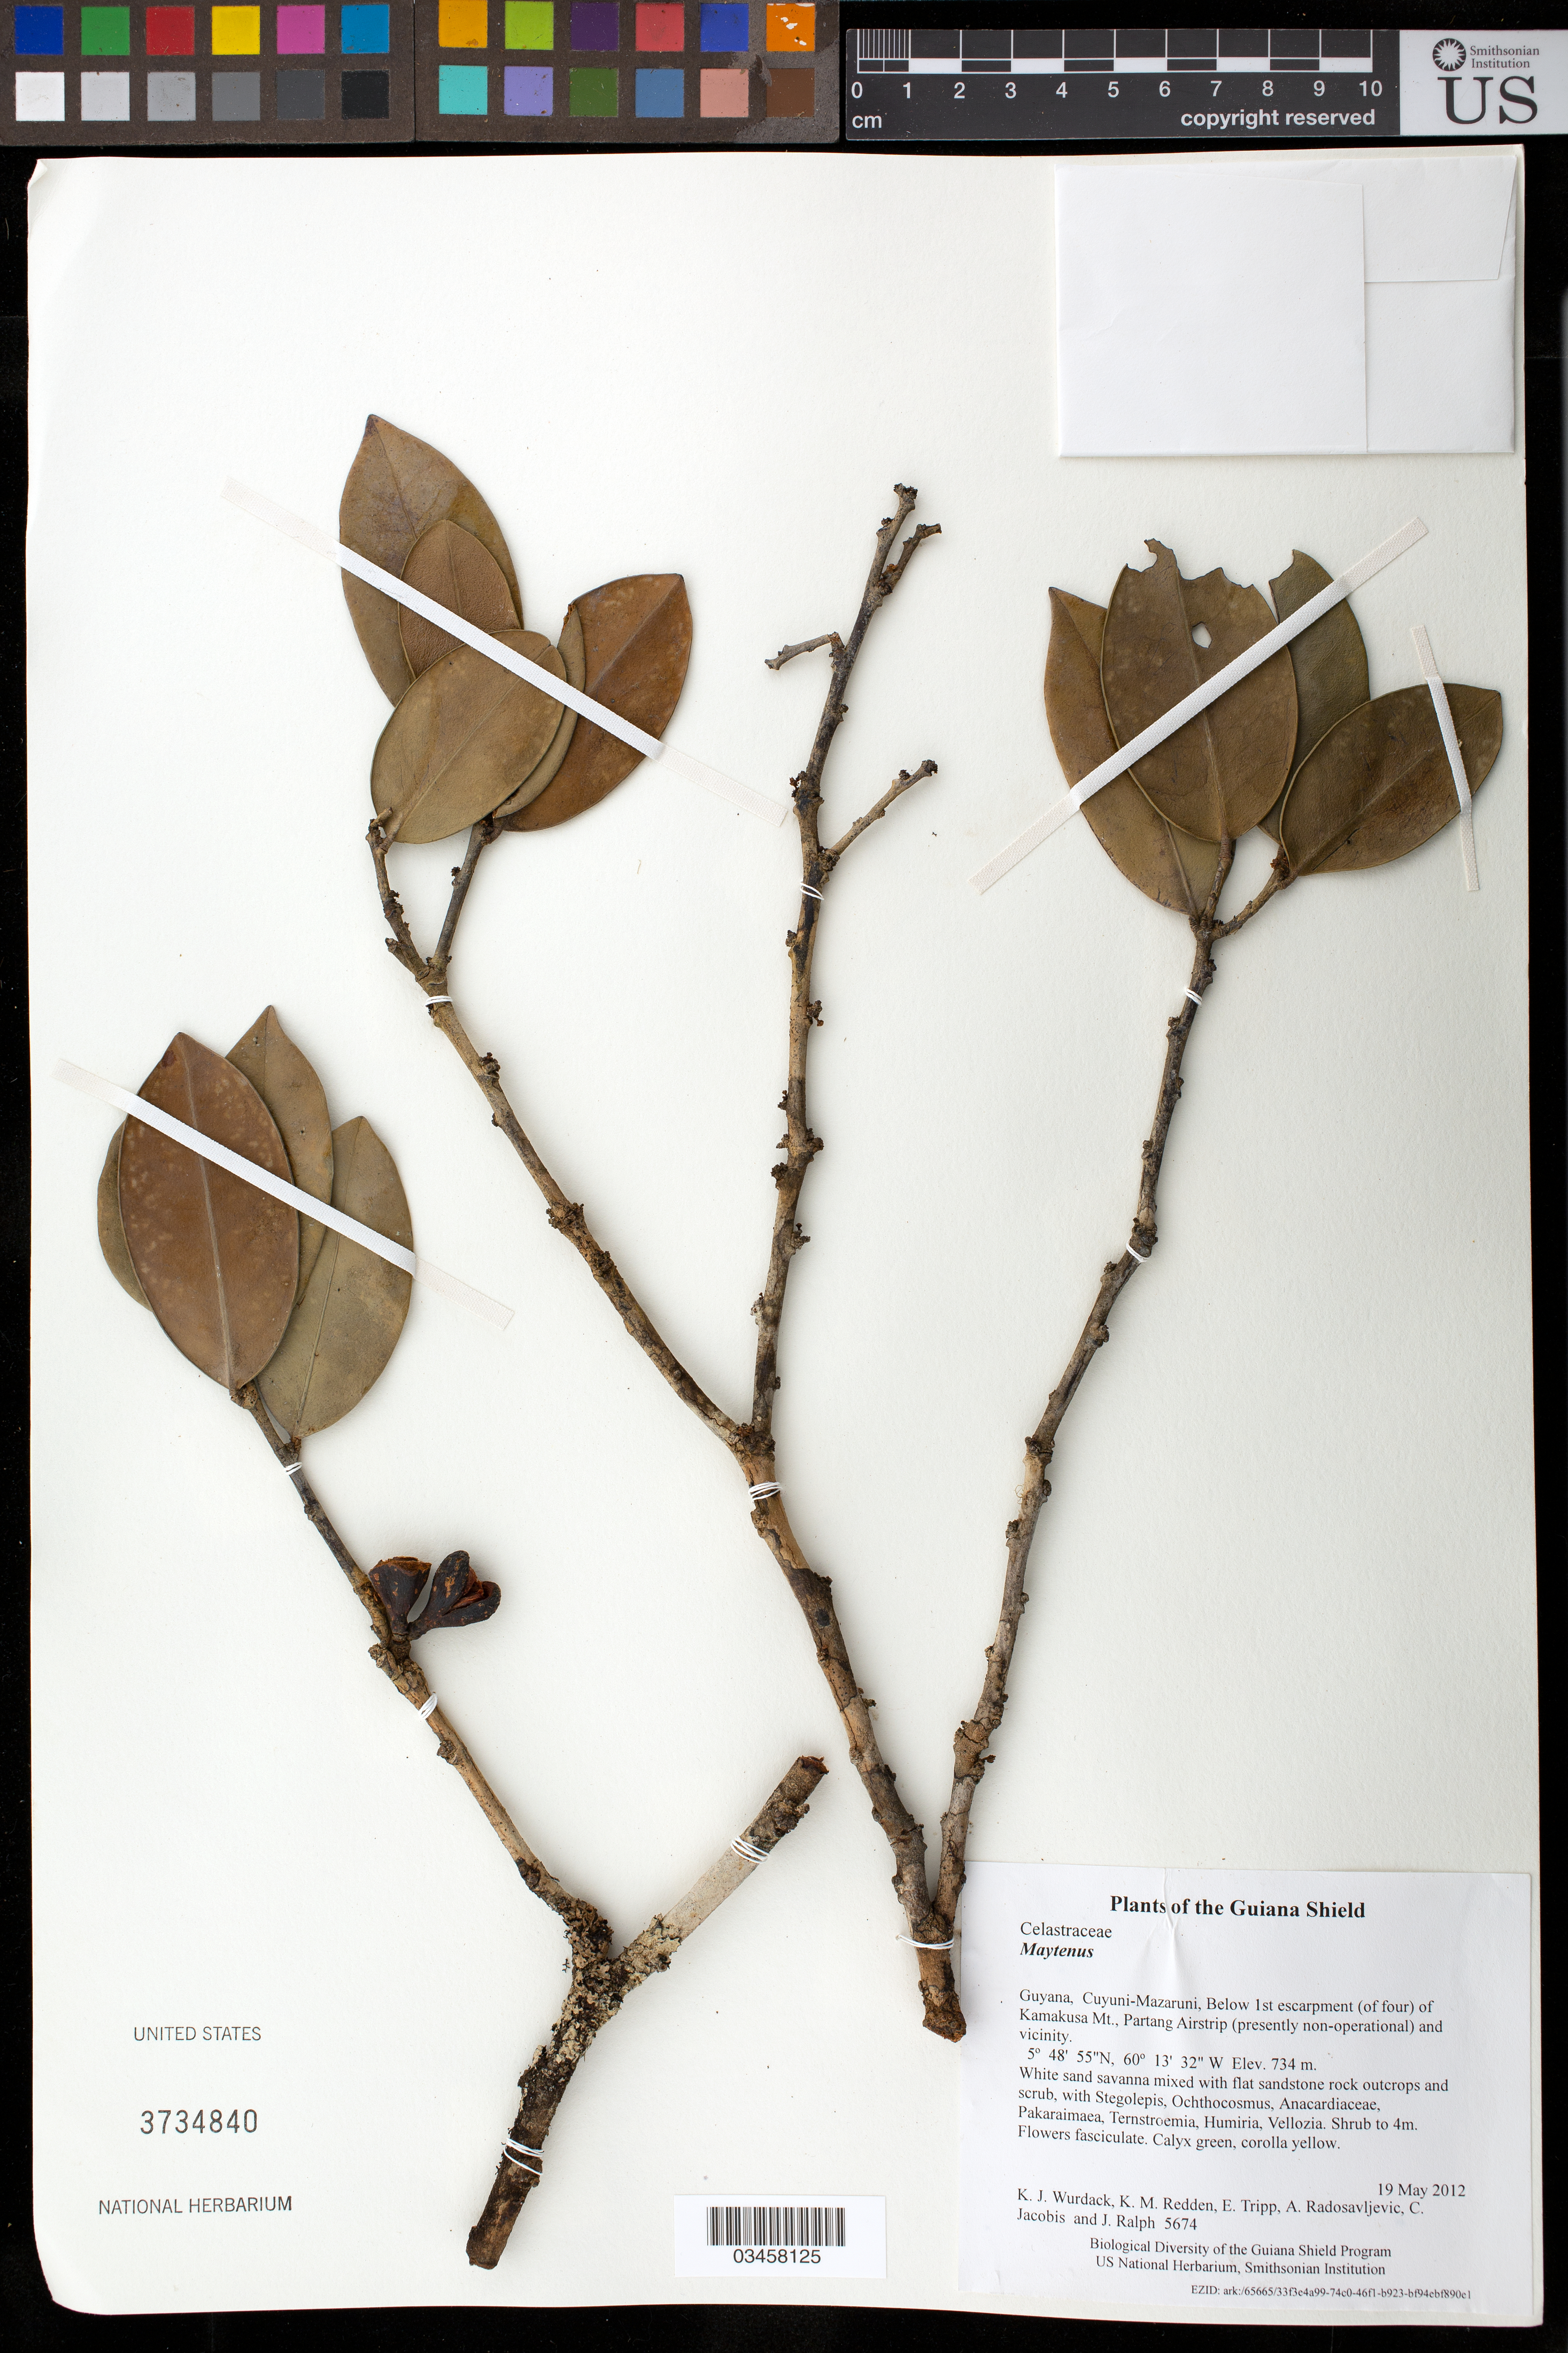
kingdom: Plantae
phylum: Tracheophyta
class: Magnoliopsida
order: Celastrales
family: Celastraceae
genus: Maytenus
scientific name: Maytenus sp.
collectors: K. Wurdack, K. M. Redden, E. Tripp, A. Radosavljevic, C. Jacobis & J. Ralph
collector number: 5674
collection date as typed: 19 May 2012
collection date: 2012-05-19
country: Guyana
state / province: Cuyuni-Mazaruni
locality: Below 1st escarpment (of four) of Kamakusa Mt., Partang Airstrip (presently non-operational) and vicinity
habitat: White sand savanna mixed with flat sandstone rock outcrops and scrub, with Stegolepis, Ochthocosmus, Anacardiaceae, Pakaraimaea, Ternstroemia, Humiria, Vellozia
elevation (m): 734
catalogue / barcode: US 3734840